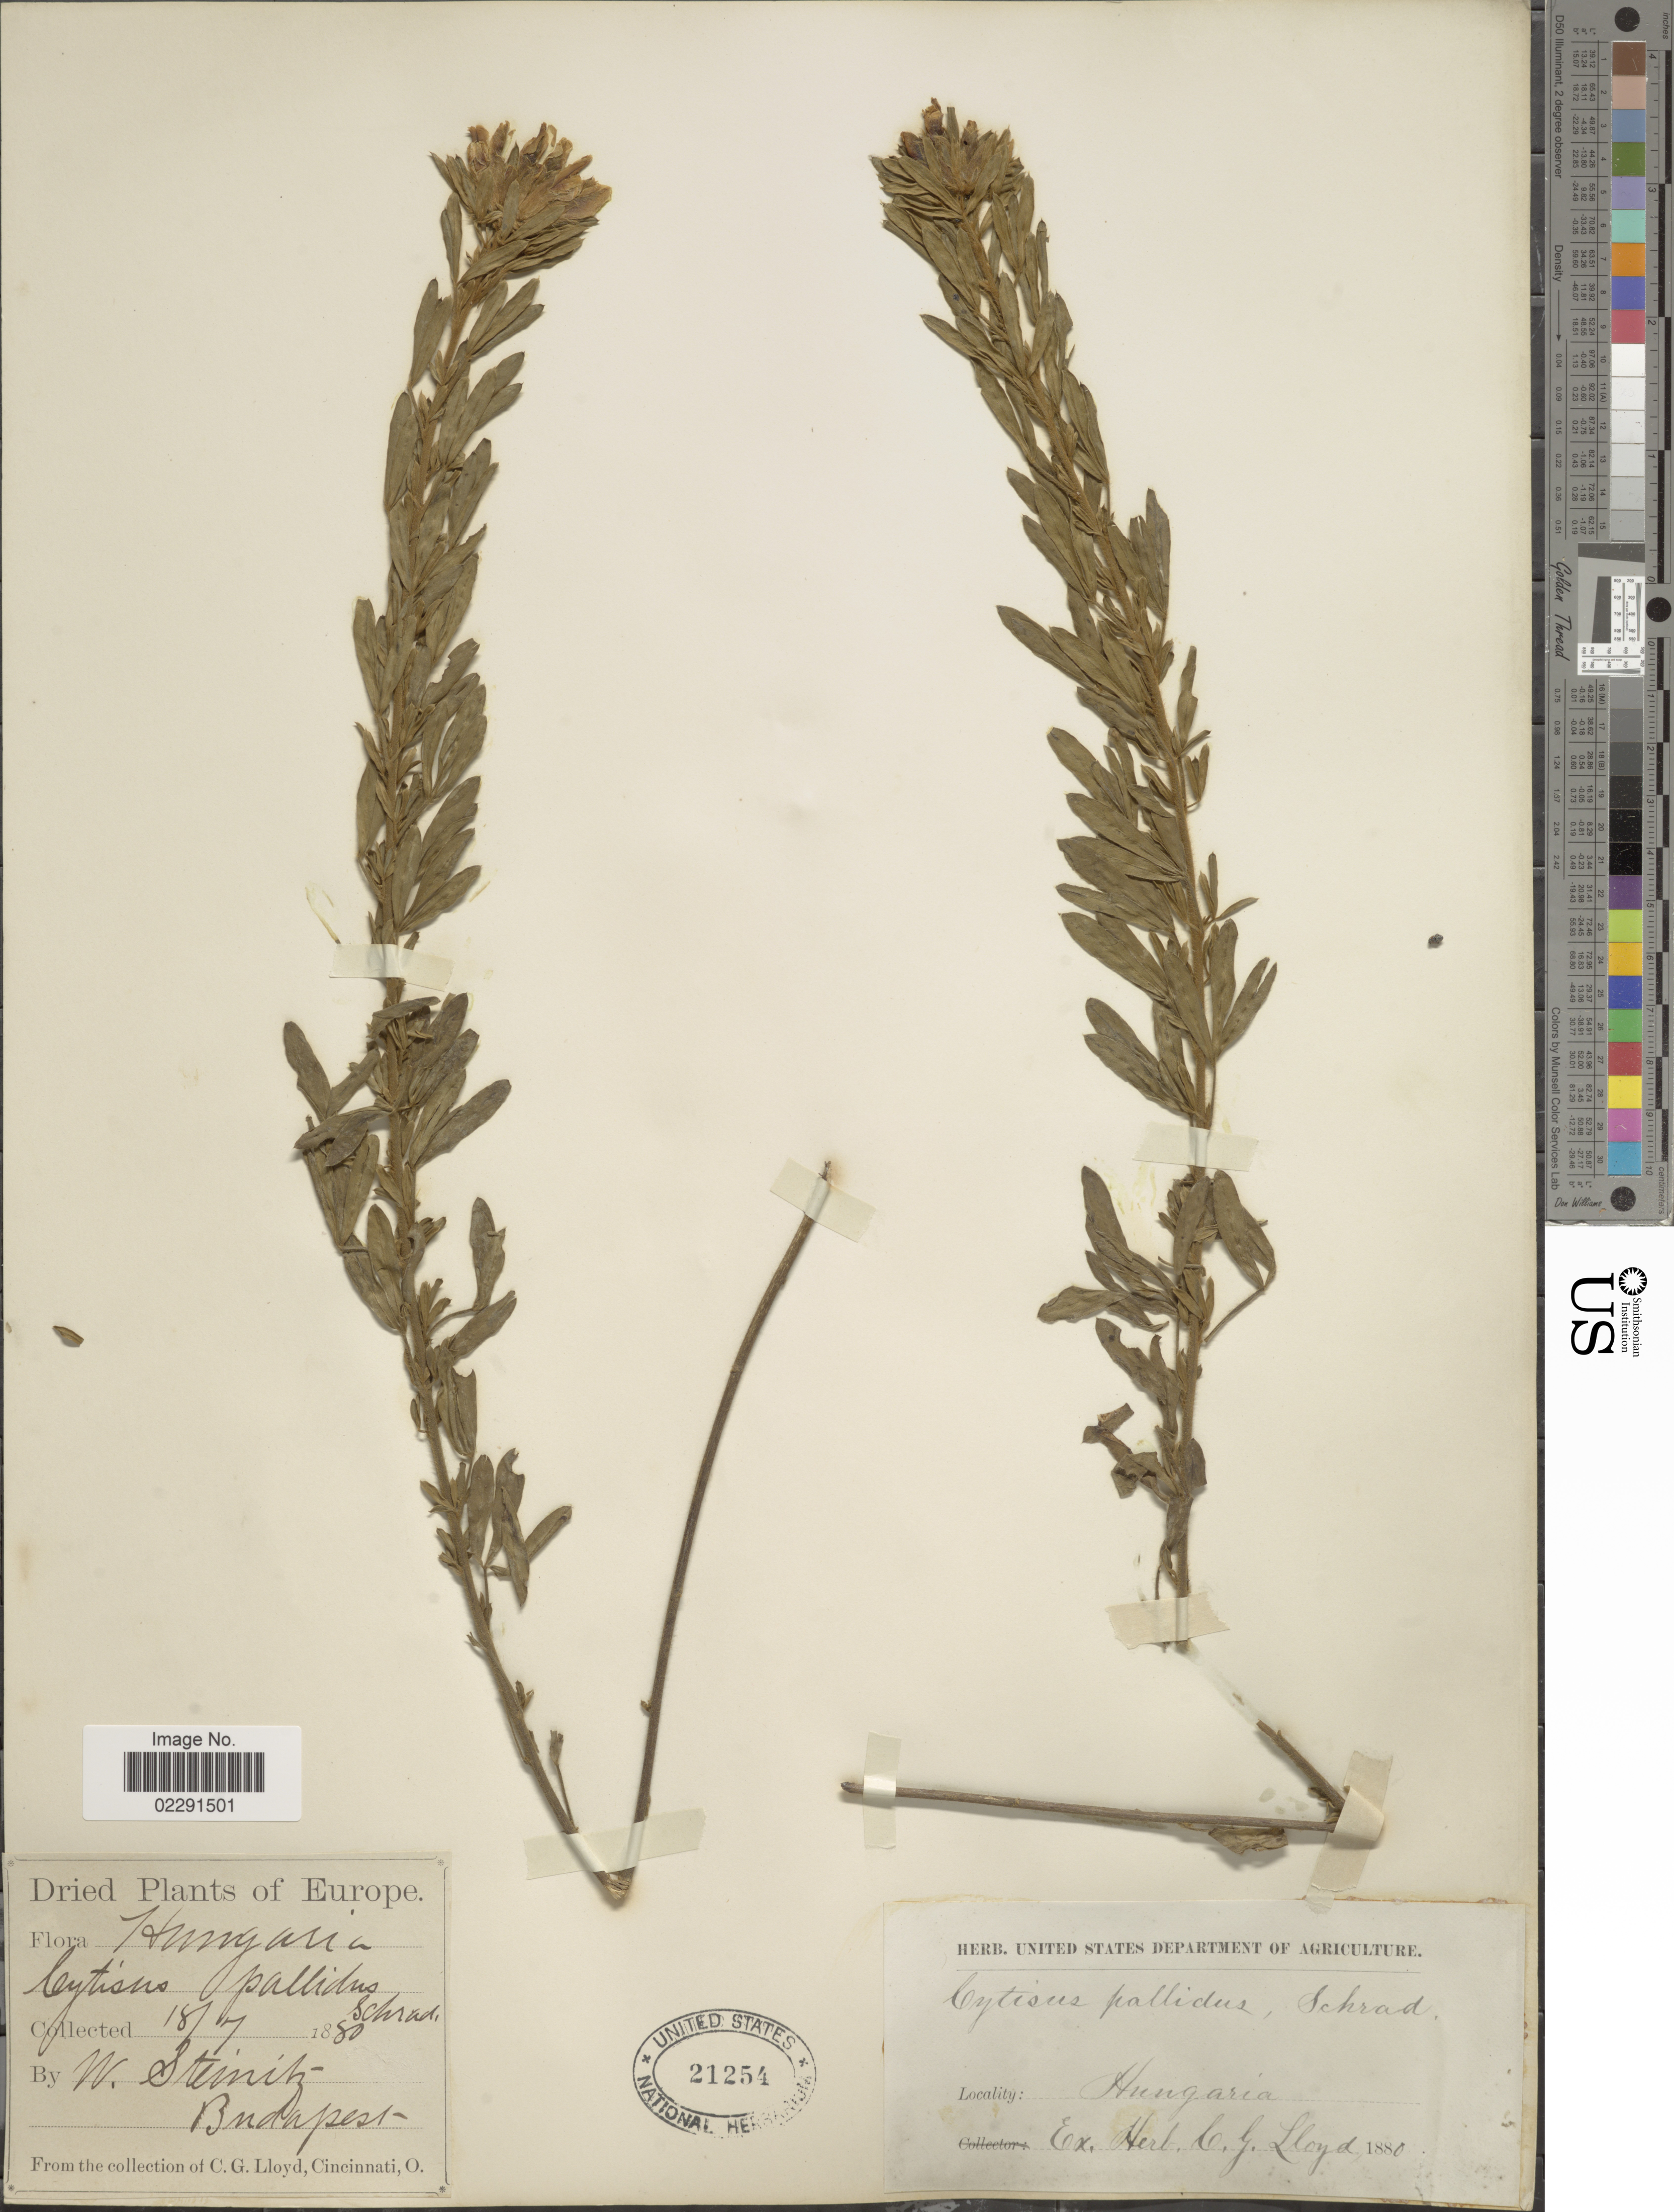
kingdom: Plantae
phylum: Tracheophyta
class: Magnoliopsida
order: Fabales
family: Fabaceae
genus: Cytisus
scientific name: Cytisus albus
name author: Hacq.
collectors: W. Steinitz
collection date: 1880-07-18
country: Hungary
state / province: Budapest, Capital District of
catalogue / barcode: US 21254